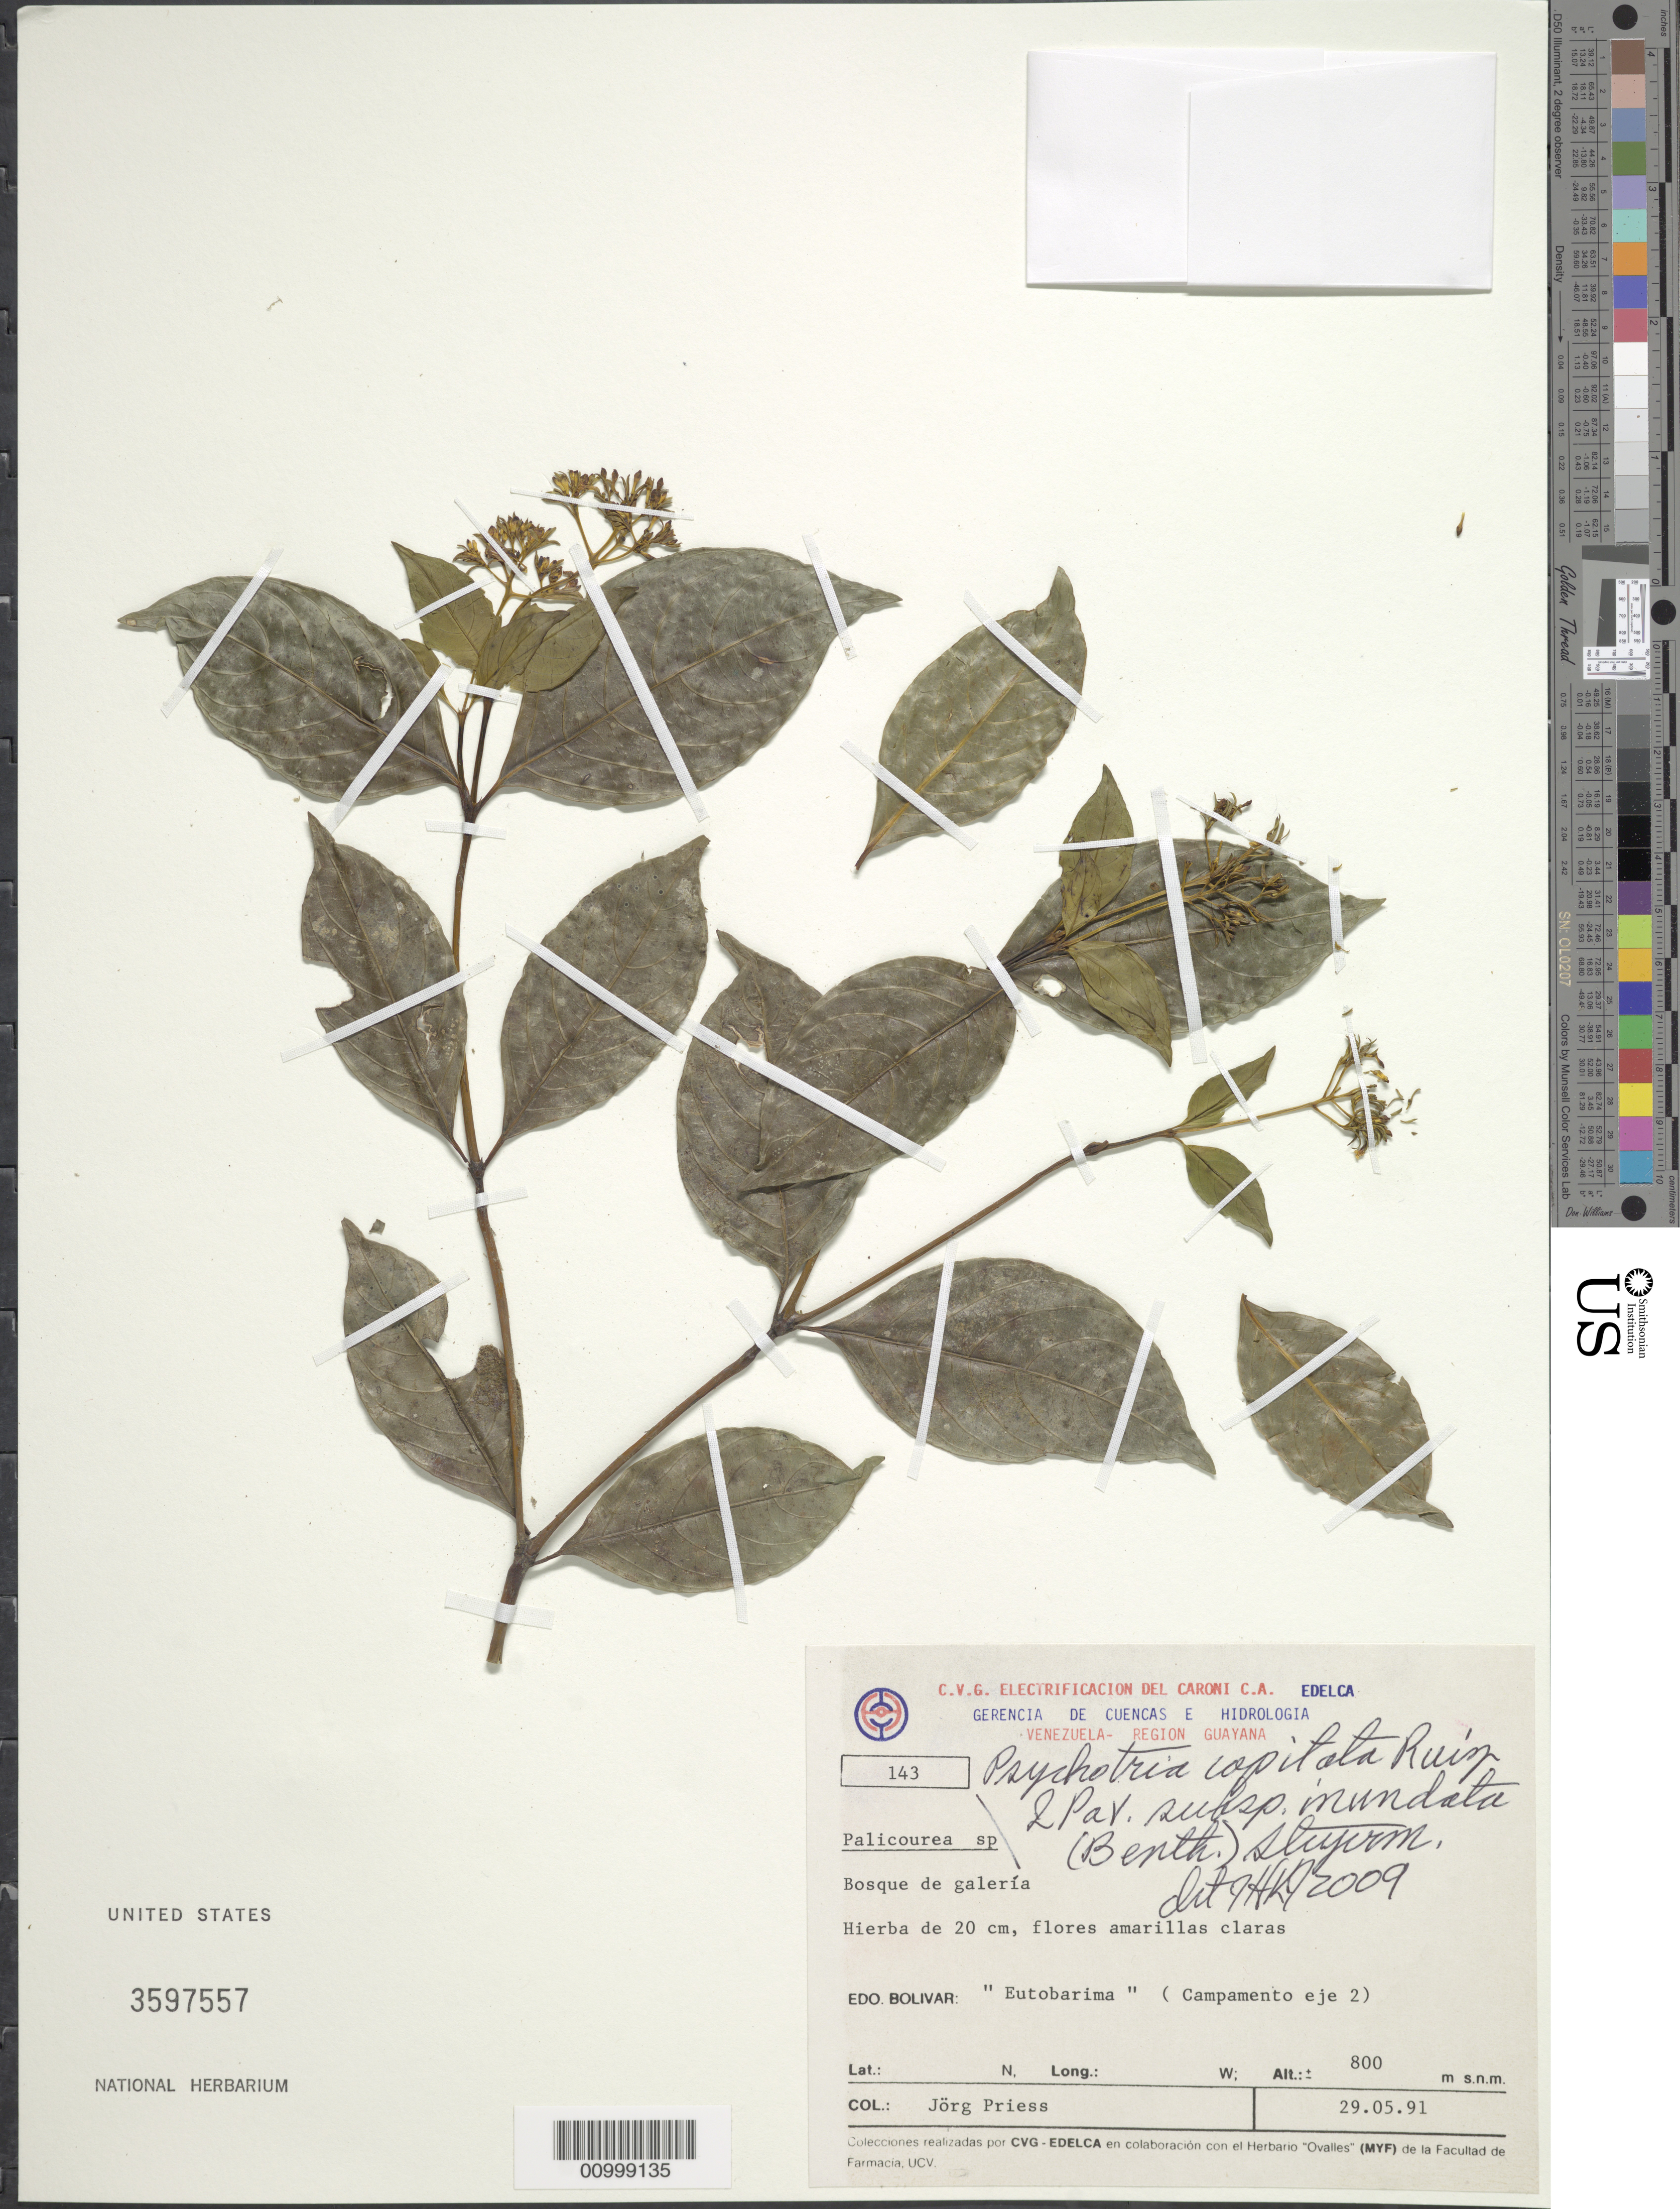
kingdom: Plantae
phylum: Tracheophyta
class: Magnoliopsida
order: Gentianales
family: Rubiaceae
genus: Psychotria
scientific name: Psychotria capitata subsp. inundata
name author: (Benth.) Steyerm.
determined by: Kirkbride, J. H.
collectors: J. Priess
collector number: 143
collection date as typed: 29-May-91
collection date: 1991-05-29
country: Venezuela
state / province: Bolívar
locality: Eutobarima (Campamento eje 2)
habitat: Bosque de galeria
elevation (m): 800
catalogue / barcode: US 3597557